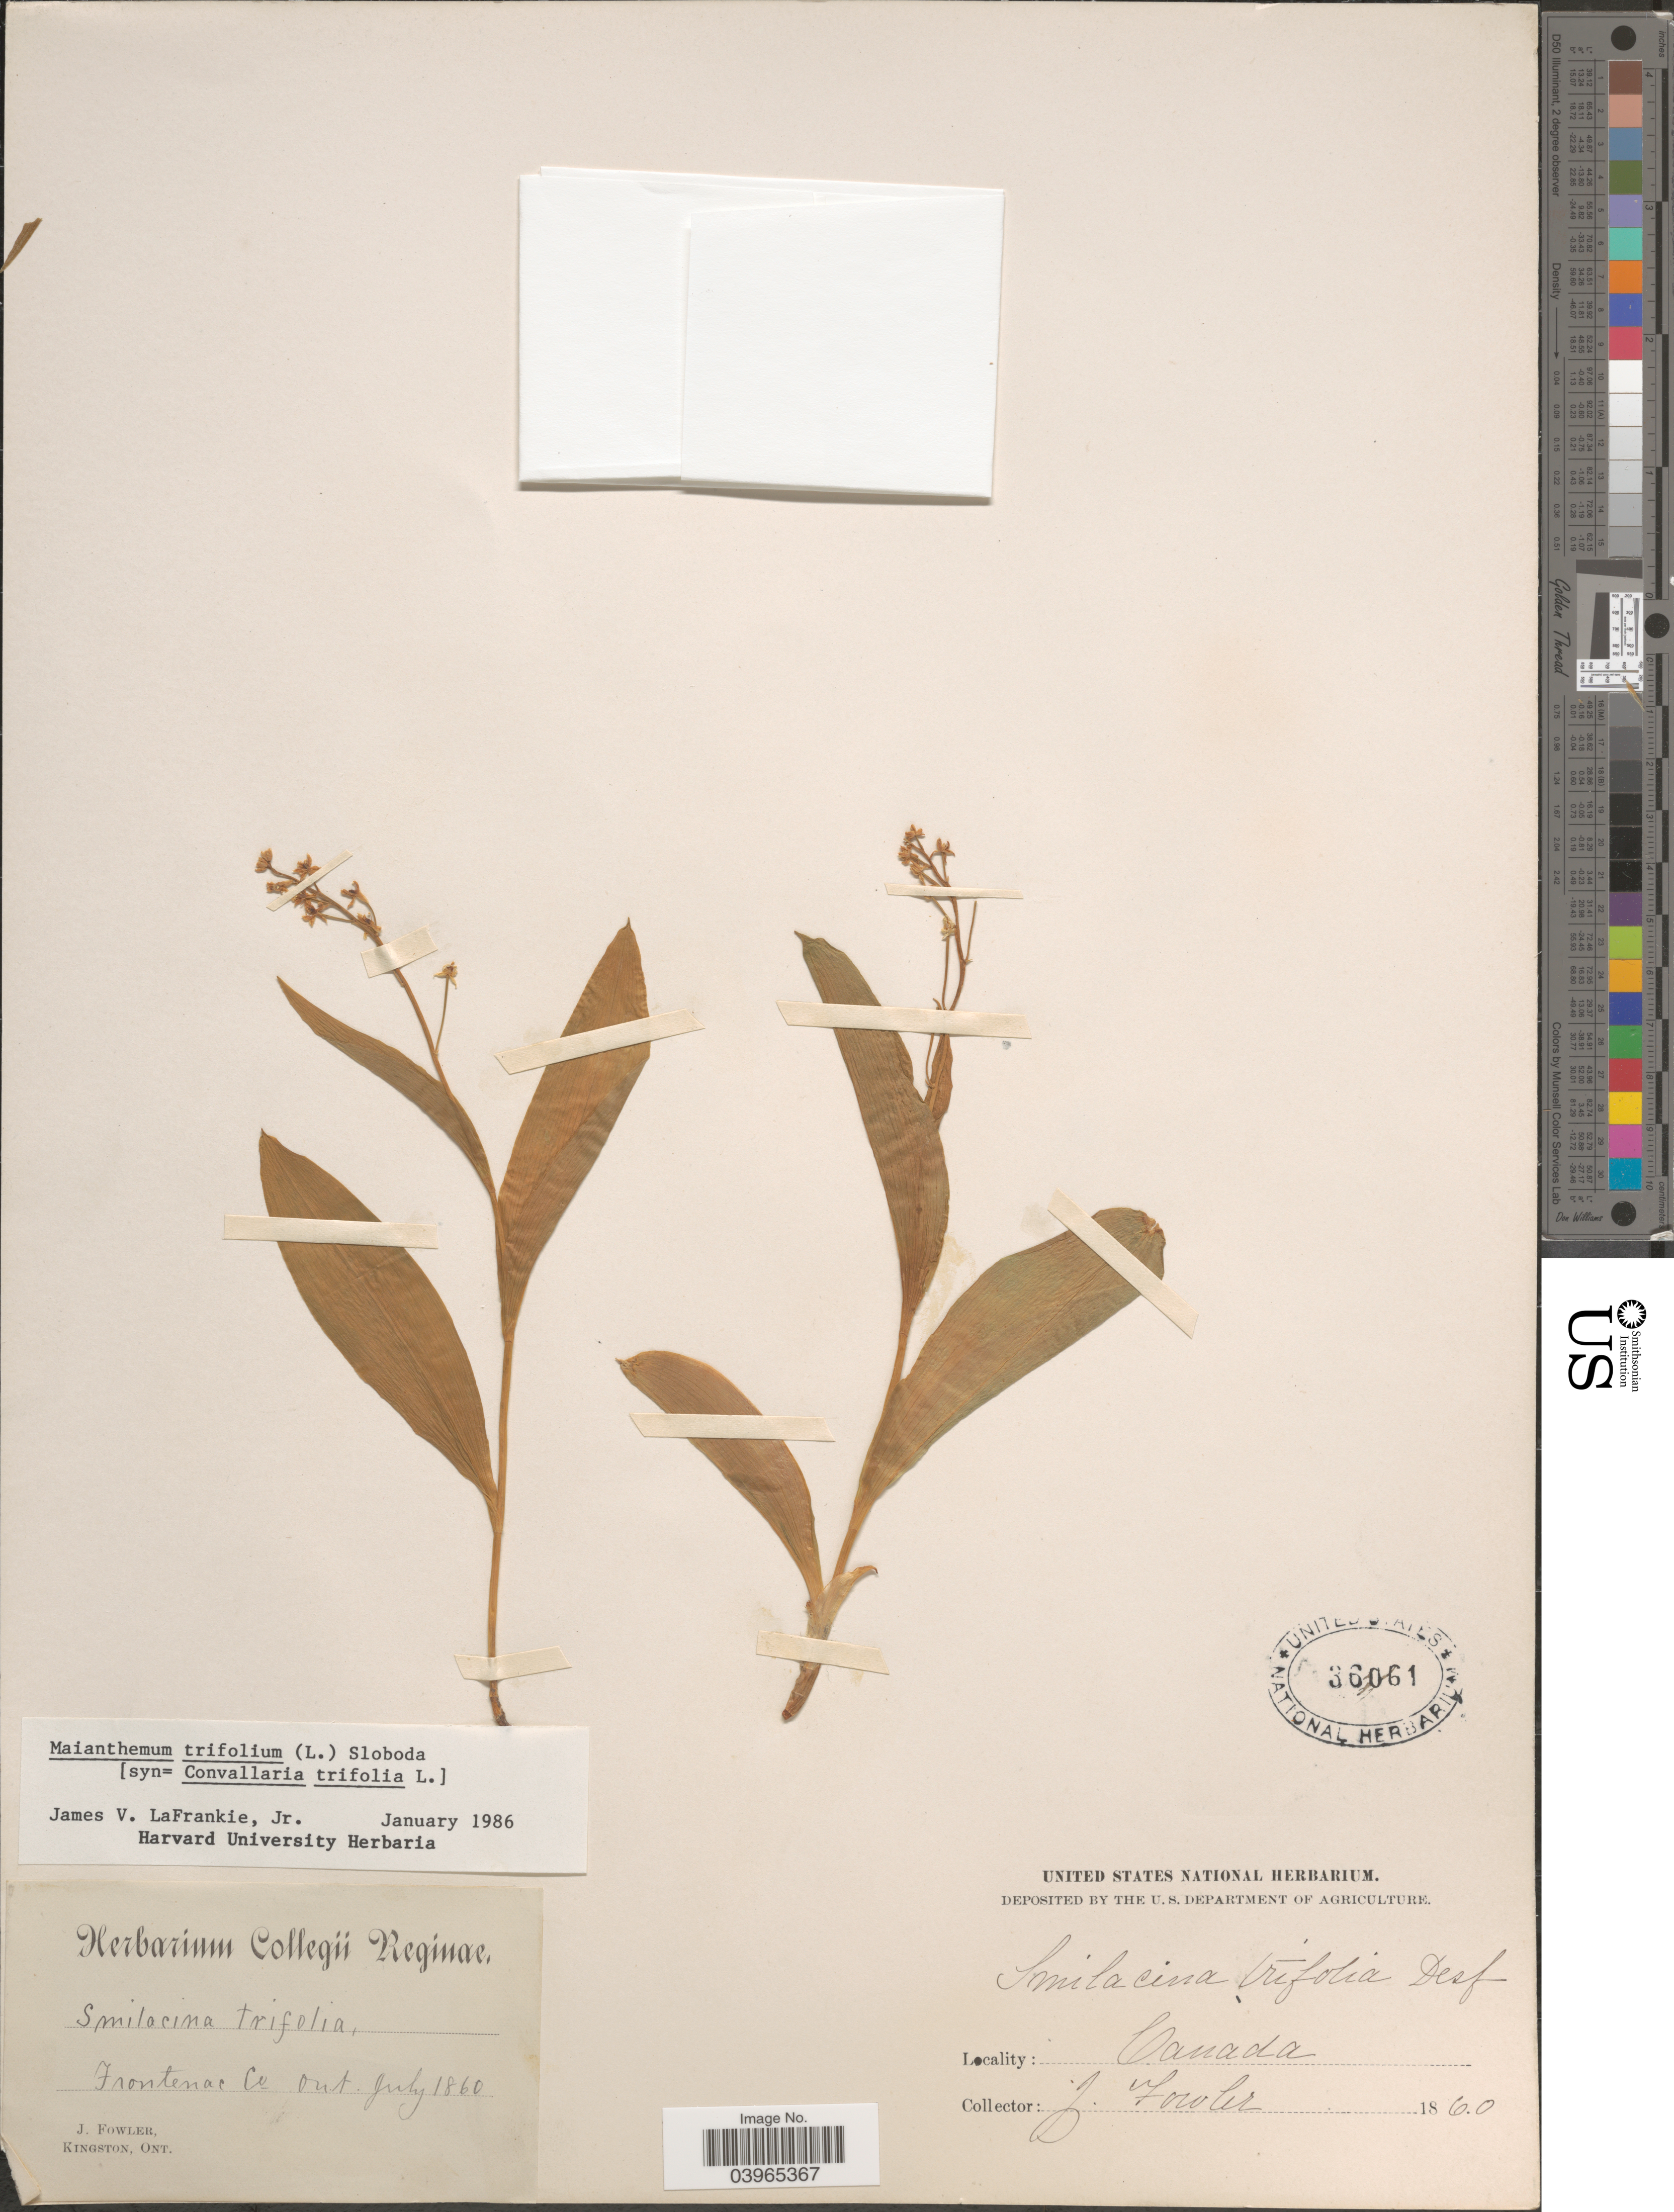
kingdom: Plantae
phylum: Tracheophyta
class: Liliopsida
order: Asparagales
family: Asparagaceae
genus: Maianthemum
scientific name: Maianthemum trifolium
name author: (L.) Sloboda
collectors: J. Fowler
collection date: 1860-07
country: Canada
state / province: Ontario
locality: Frontenac Co.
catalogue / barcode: US 36061